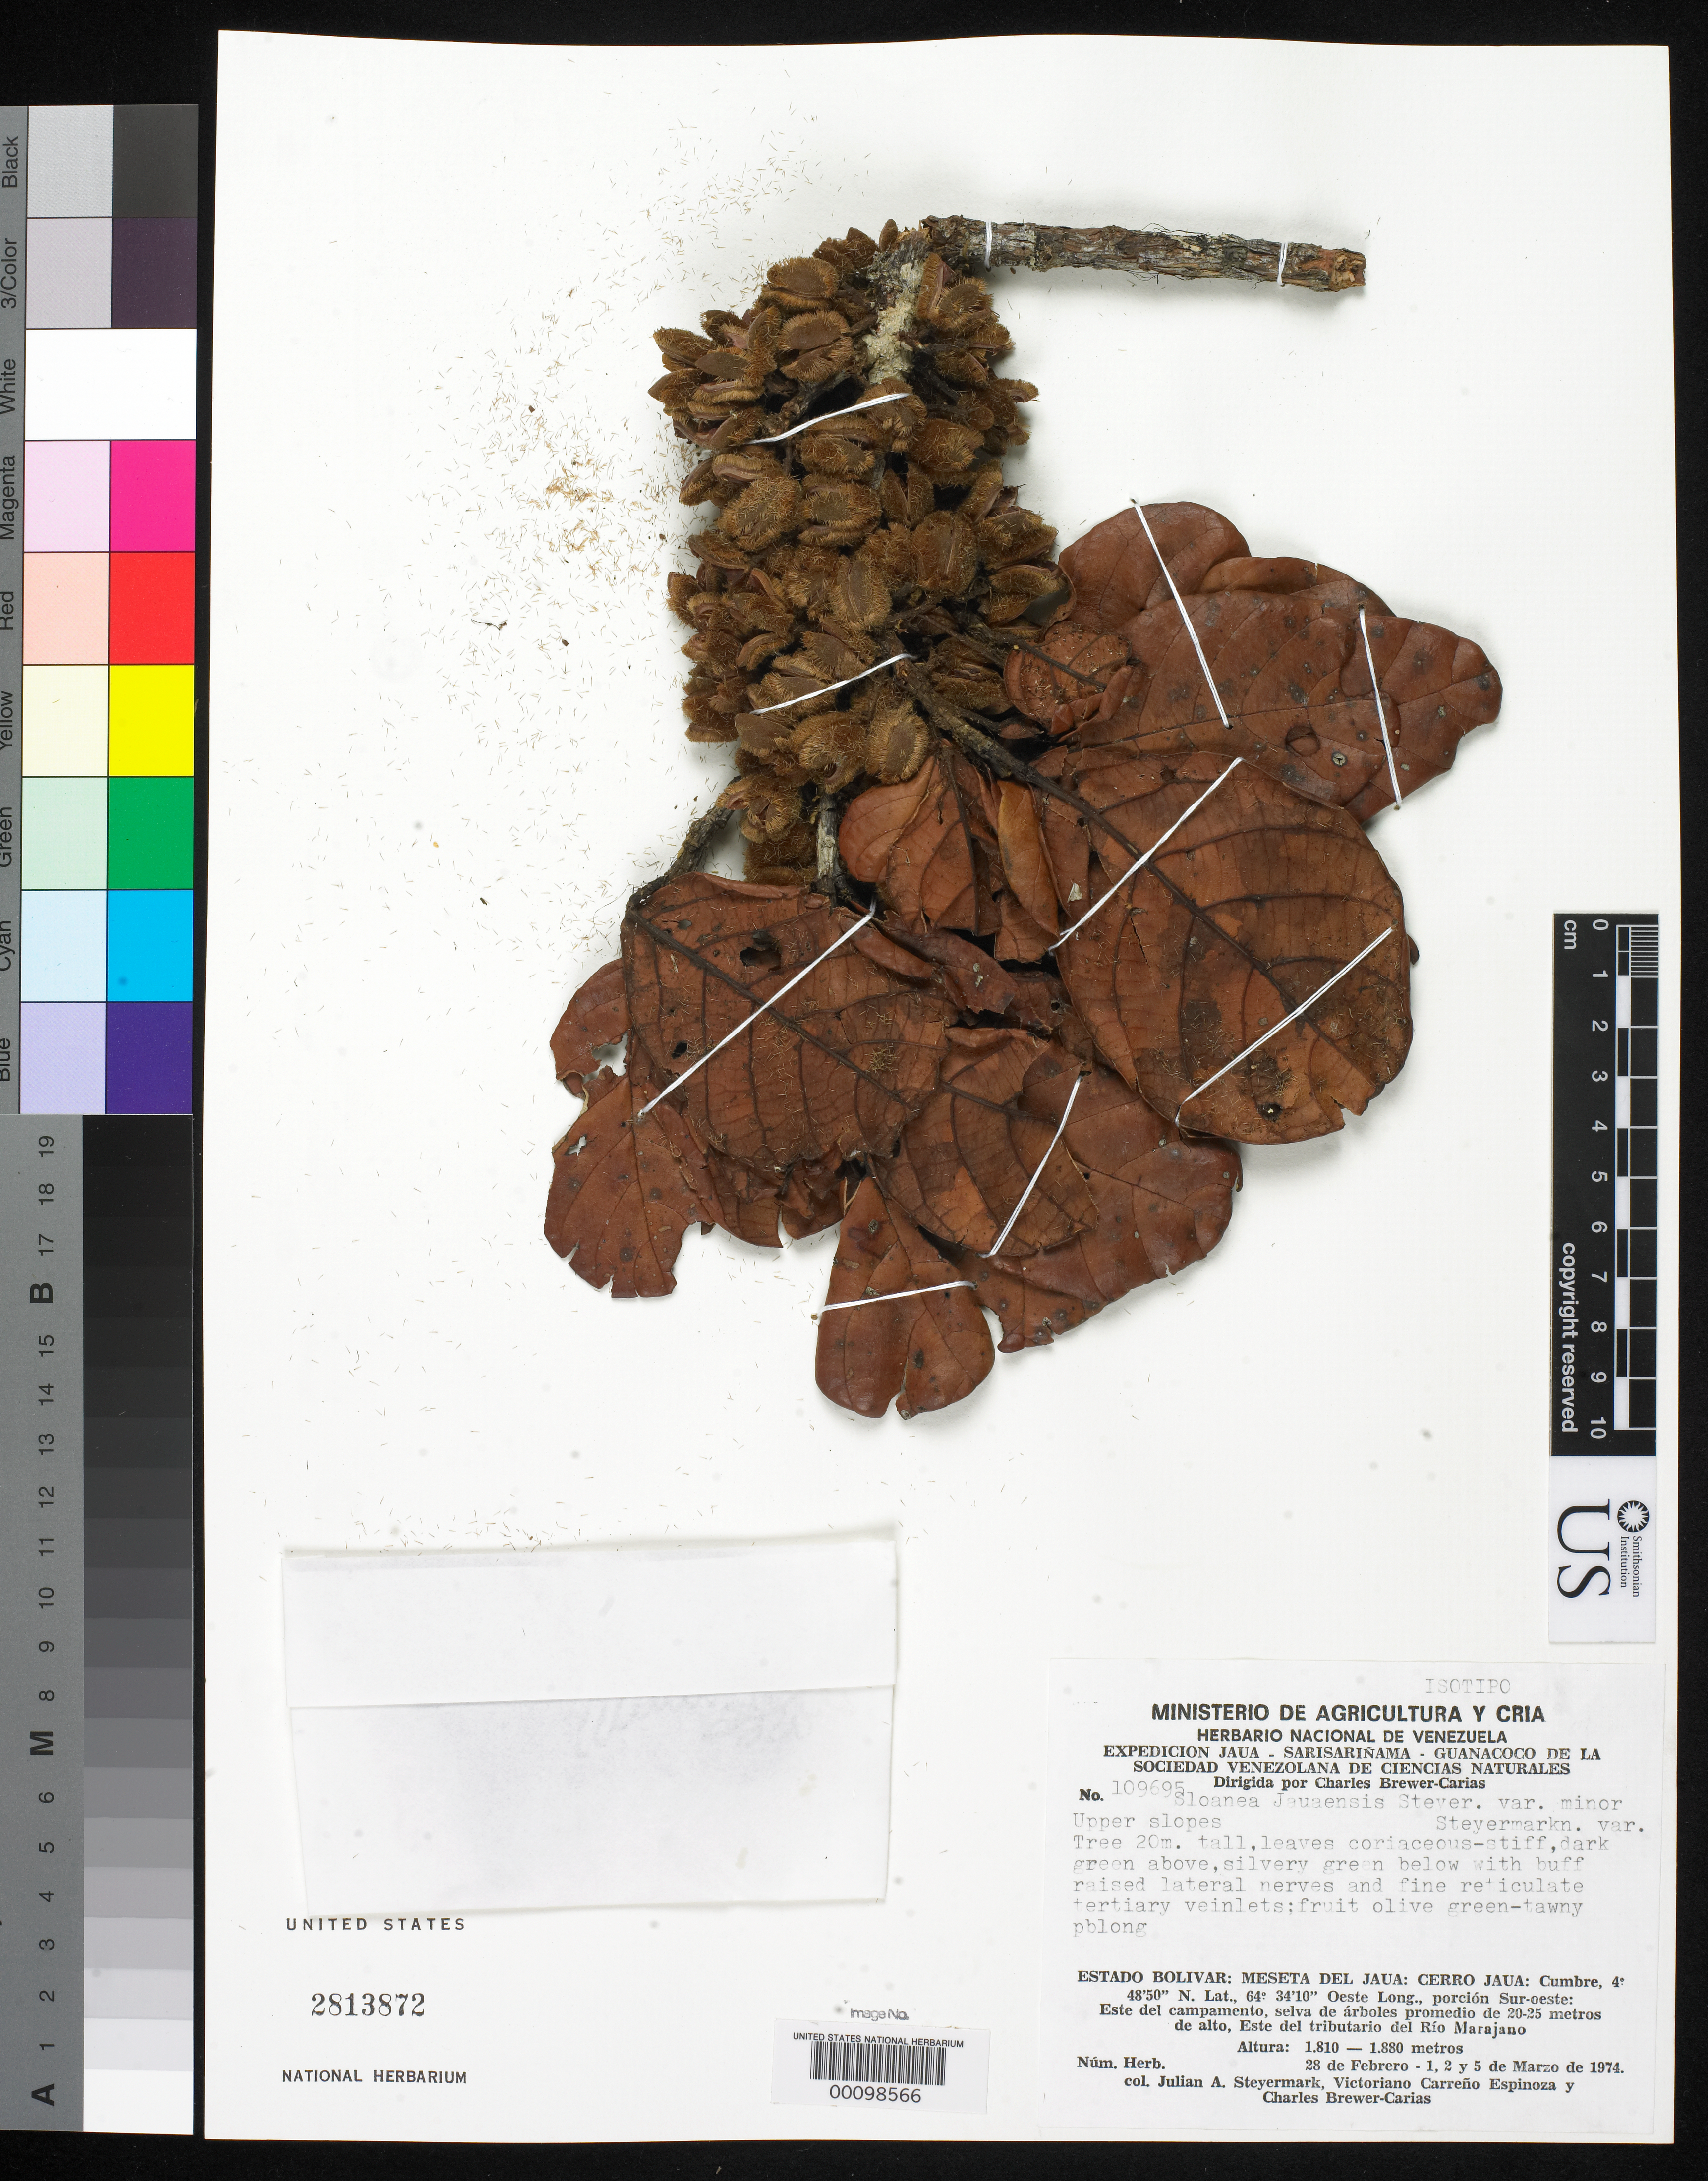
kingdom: Plantae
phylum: Tracheophyta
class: Magnoliopsida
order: Oxalidales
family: Elaeocarpaceae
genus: Sloanea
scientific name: Sloanea jauaensis var. minor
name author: Steyerm. in Steyerm. & Brewer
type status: Isotype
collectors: J. Steyermark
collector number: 109695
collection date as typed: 28 Feb 1974 to 05 Mar 1974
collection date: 1974-02-28/1974-03-05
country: Venezuela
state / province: Bolivar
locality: Meseta del Jaua, Cerro Jaua.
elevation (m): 1810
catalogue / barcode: US 2813872